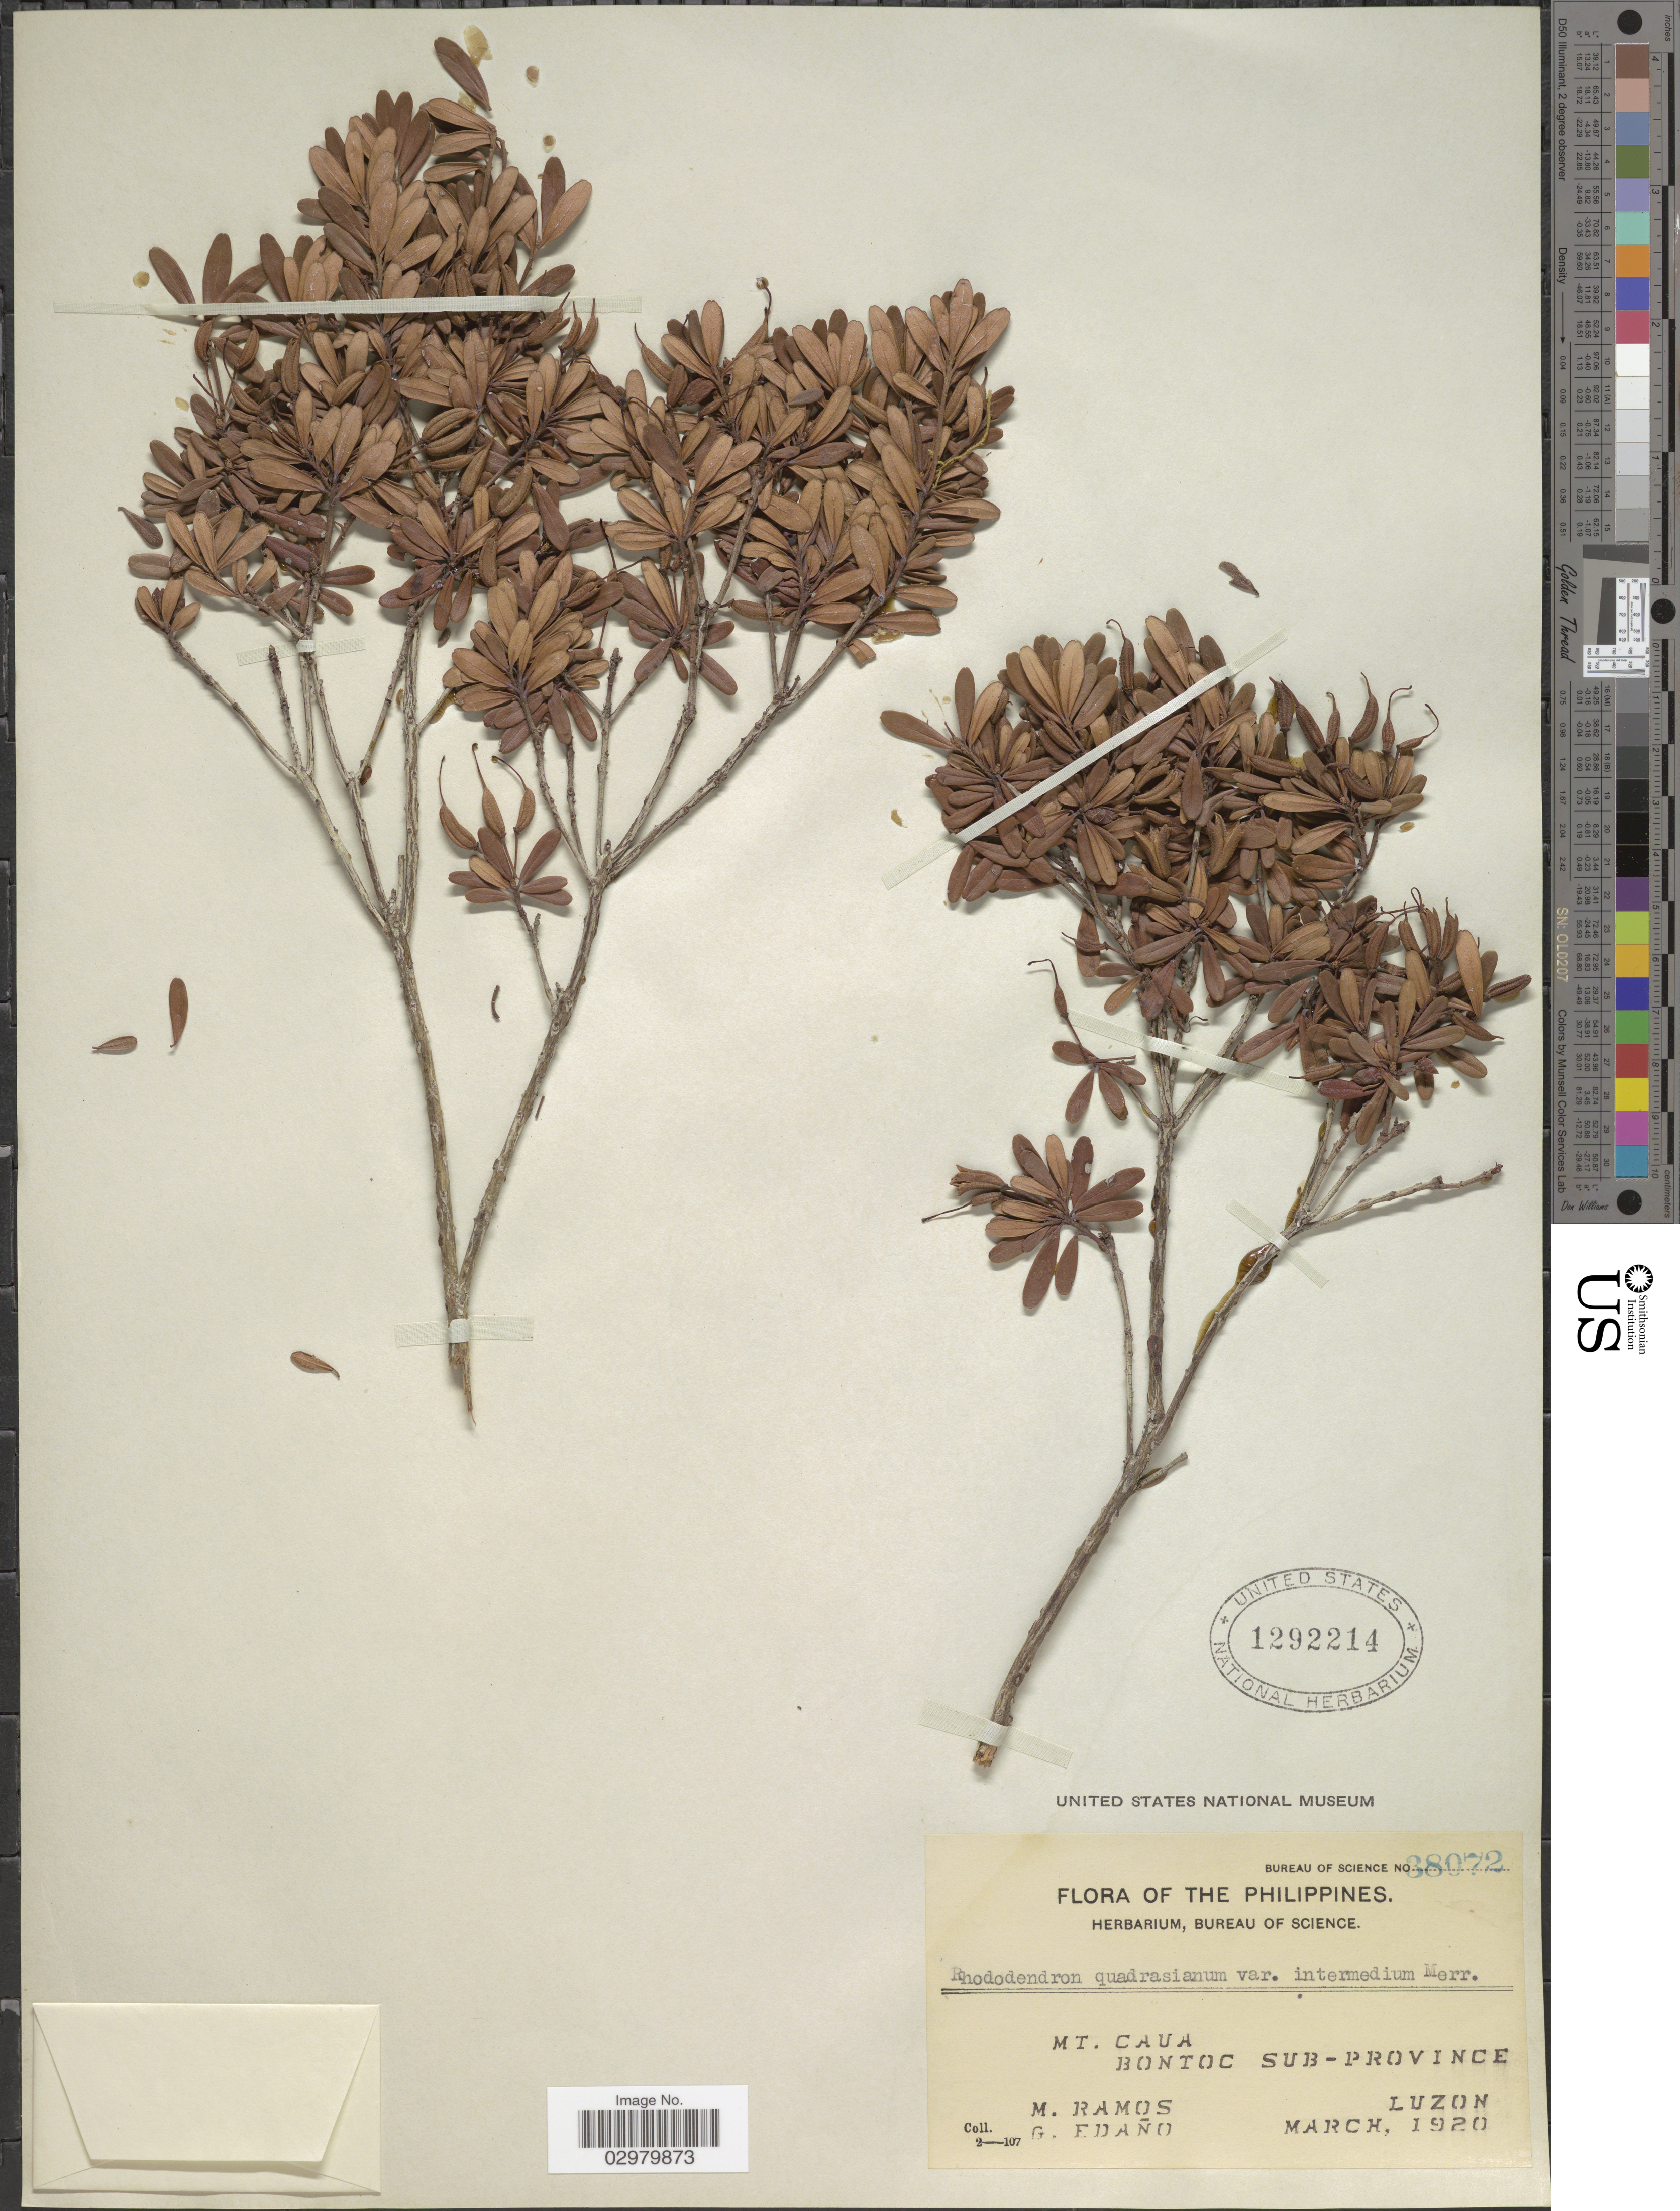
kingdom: Plantae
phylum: Tracheophyta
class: Magnoliopsida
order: Ericales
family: Ericaceae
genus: Rhododendron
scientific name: Rhododendron quadrasianum var. intermedium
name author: Merr.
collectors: M. Ramos & G. Edaño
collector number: Bureau of Science 38072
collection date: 1920-03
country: Philippines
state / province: Cordillera (Administrative Region)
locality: Mt. Caua, Bontoc Sub-Province, Luzon.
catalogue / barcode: US 1292214